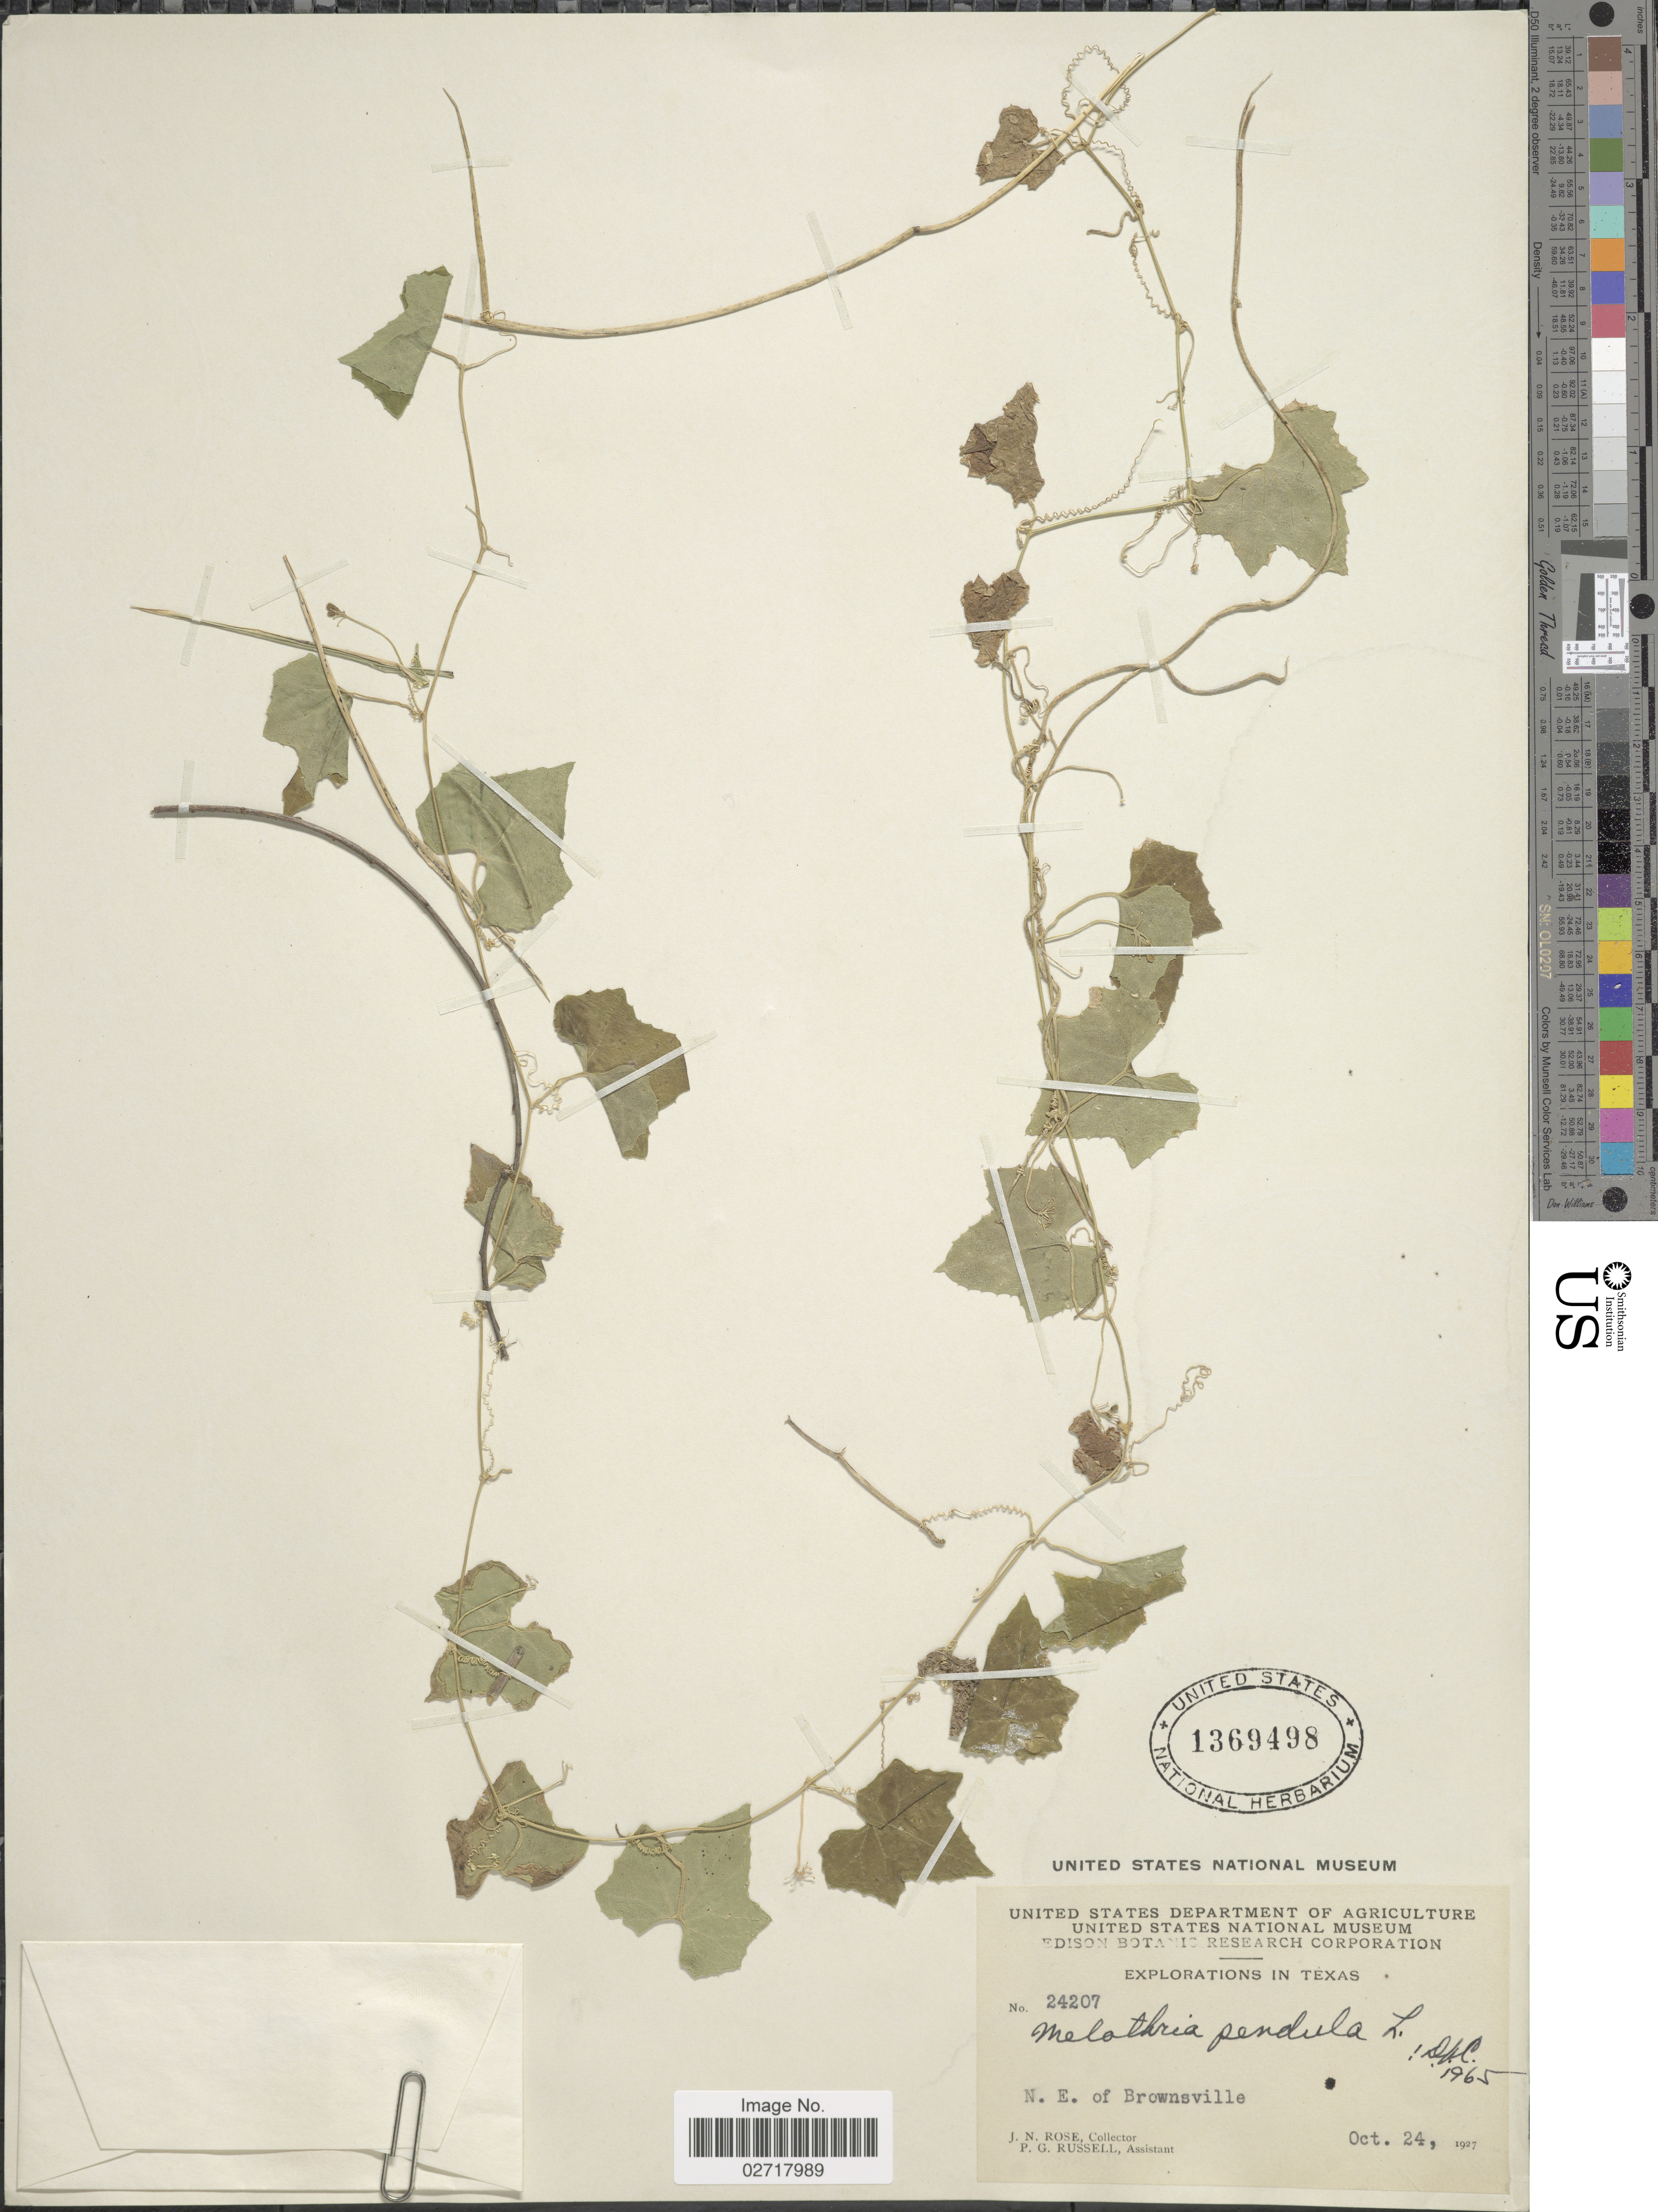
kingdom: Plantae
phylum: Tracheophyta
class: Magnoliopsida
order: Cucurbitales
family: Cucurbitaceae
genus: Melothria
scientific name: Melothria pendula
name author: L.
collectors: J. N. Rose & P. G. Russell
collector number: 24207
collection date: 1927-10-24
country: United States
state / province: Texas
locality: N. E. of Brownsville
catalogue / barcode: US 1369498